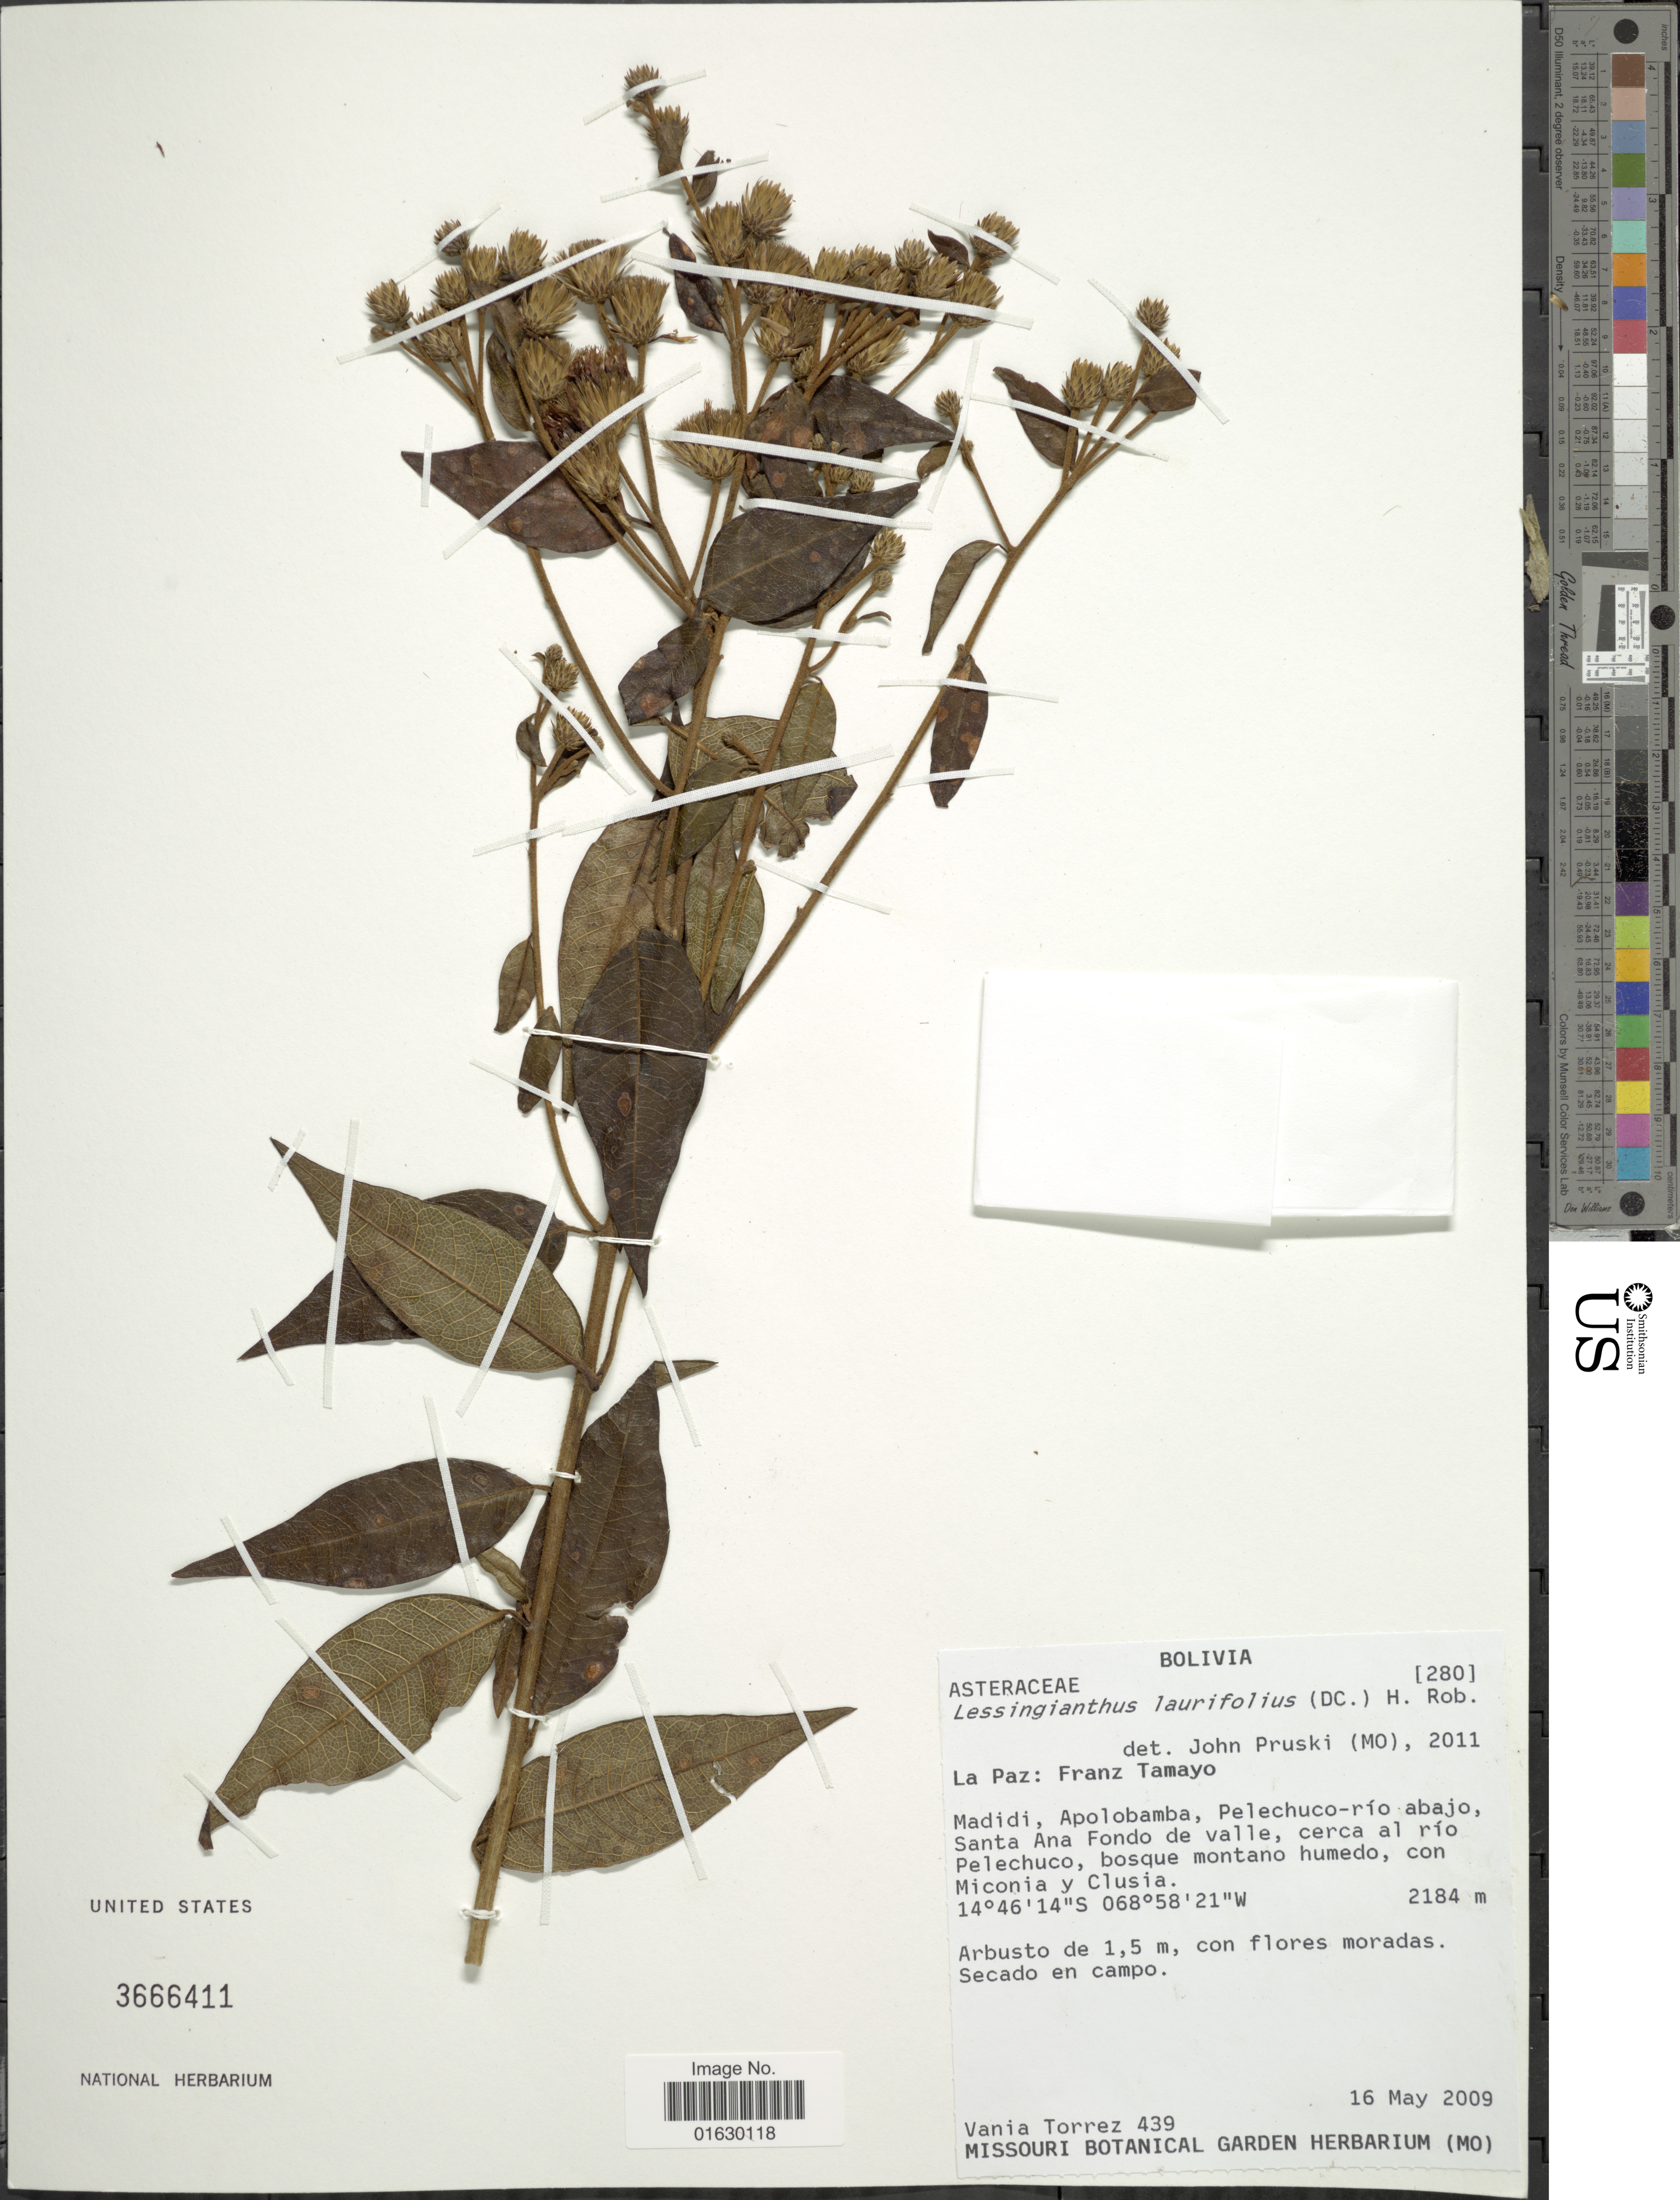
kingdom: Plantae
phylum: Tracheophyta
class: Magnoliopsida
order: Asterales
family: Asteraceae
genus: Lessingianthus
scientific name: Lessingianthus laurifolius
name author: (DC.) H. Rob.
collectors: V. Torrez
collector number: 439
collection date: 2009-05-16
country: Bolivia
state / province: La Paz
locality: La Paz, Franz Tamayo, Madidi, Apolobamba, Pelechuco-rio abajo, Santa Ana Fondo de valle, cerca al rio Pelechuco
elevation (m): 2184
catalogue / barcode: US 3666411